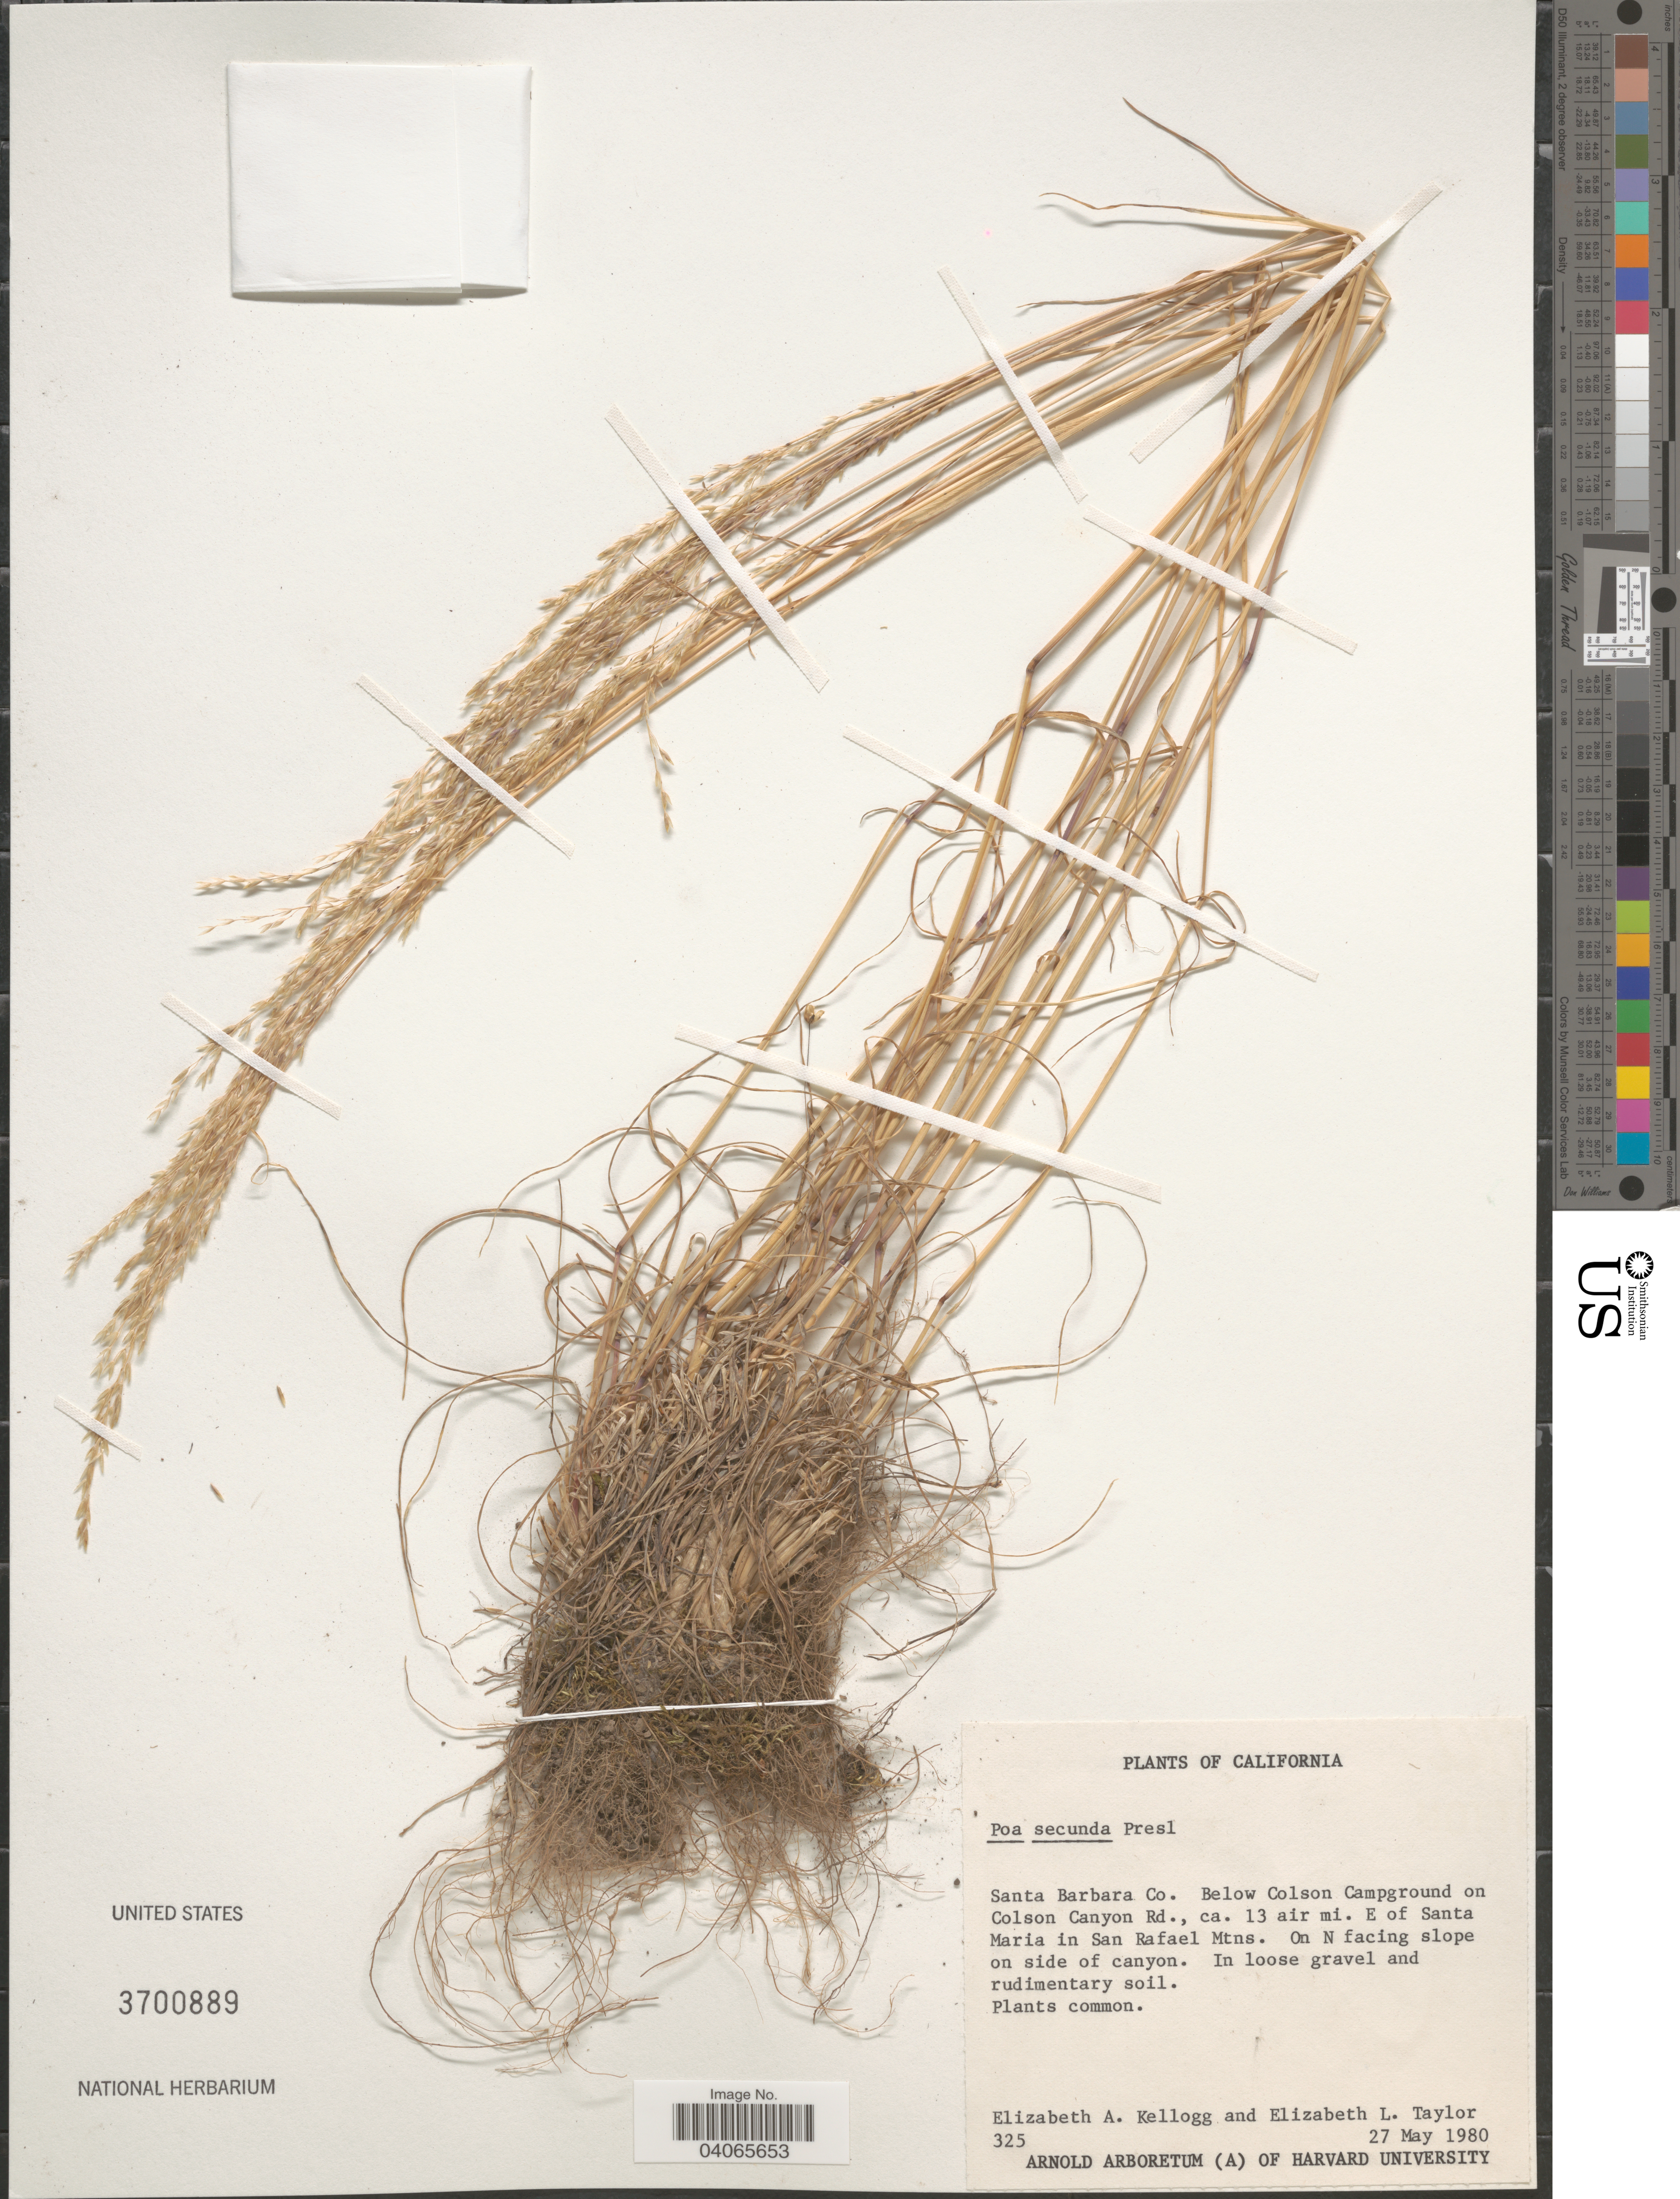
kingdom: Plantae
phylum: Tracheophyta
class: Liliopsida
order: Poales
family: Poaceae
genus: Poa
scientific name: Poa secunda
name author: J. Presl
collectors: E. A. Kellogg & E. L. Taylor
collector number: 325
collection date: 1980-05-27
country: United States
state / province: California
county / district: Santa Barbara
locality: Santa Barbara Co. Below Colson Campground on Colson Canyon Rd., ca. 13 air mi. E of Santa Maria in San Rafael Mtns. On N facing slope on side of canyon.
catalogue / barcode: US 3700889